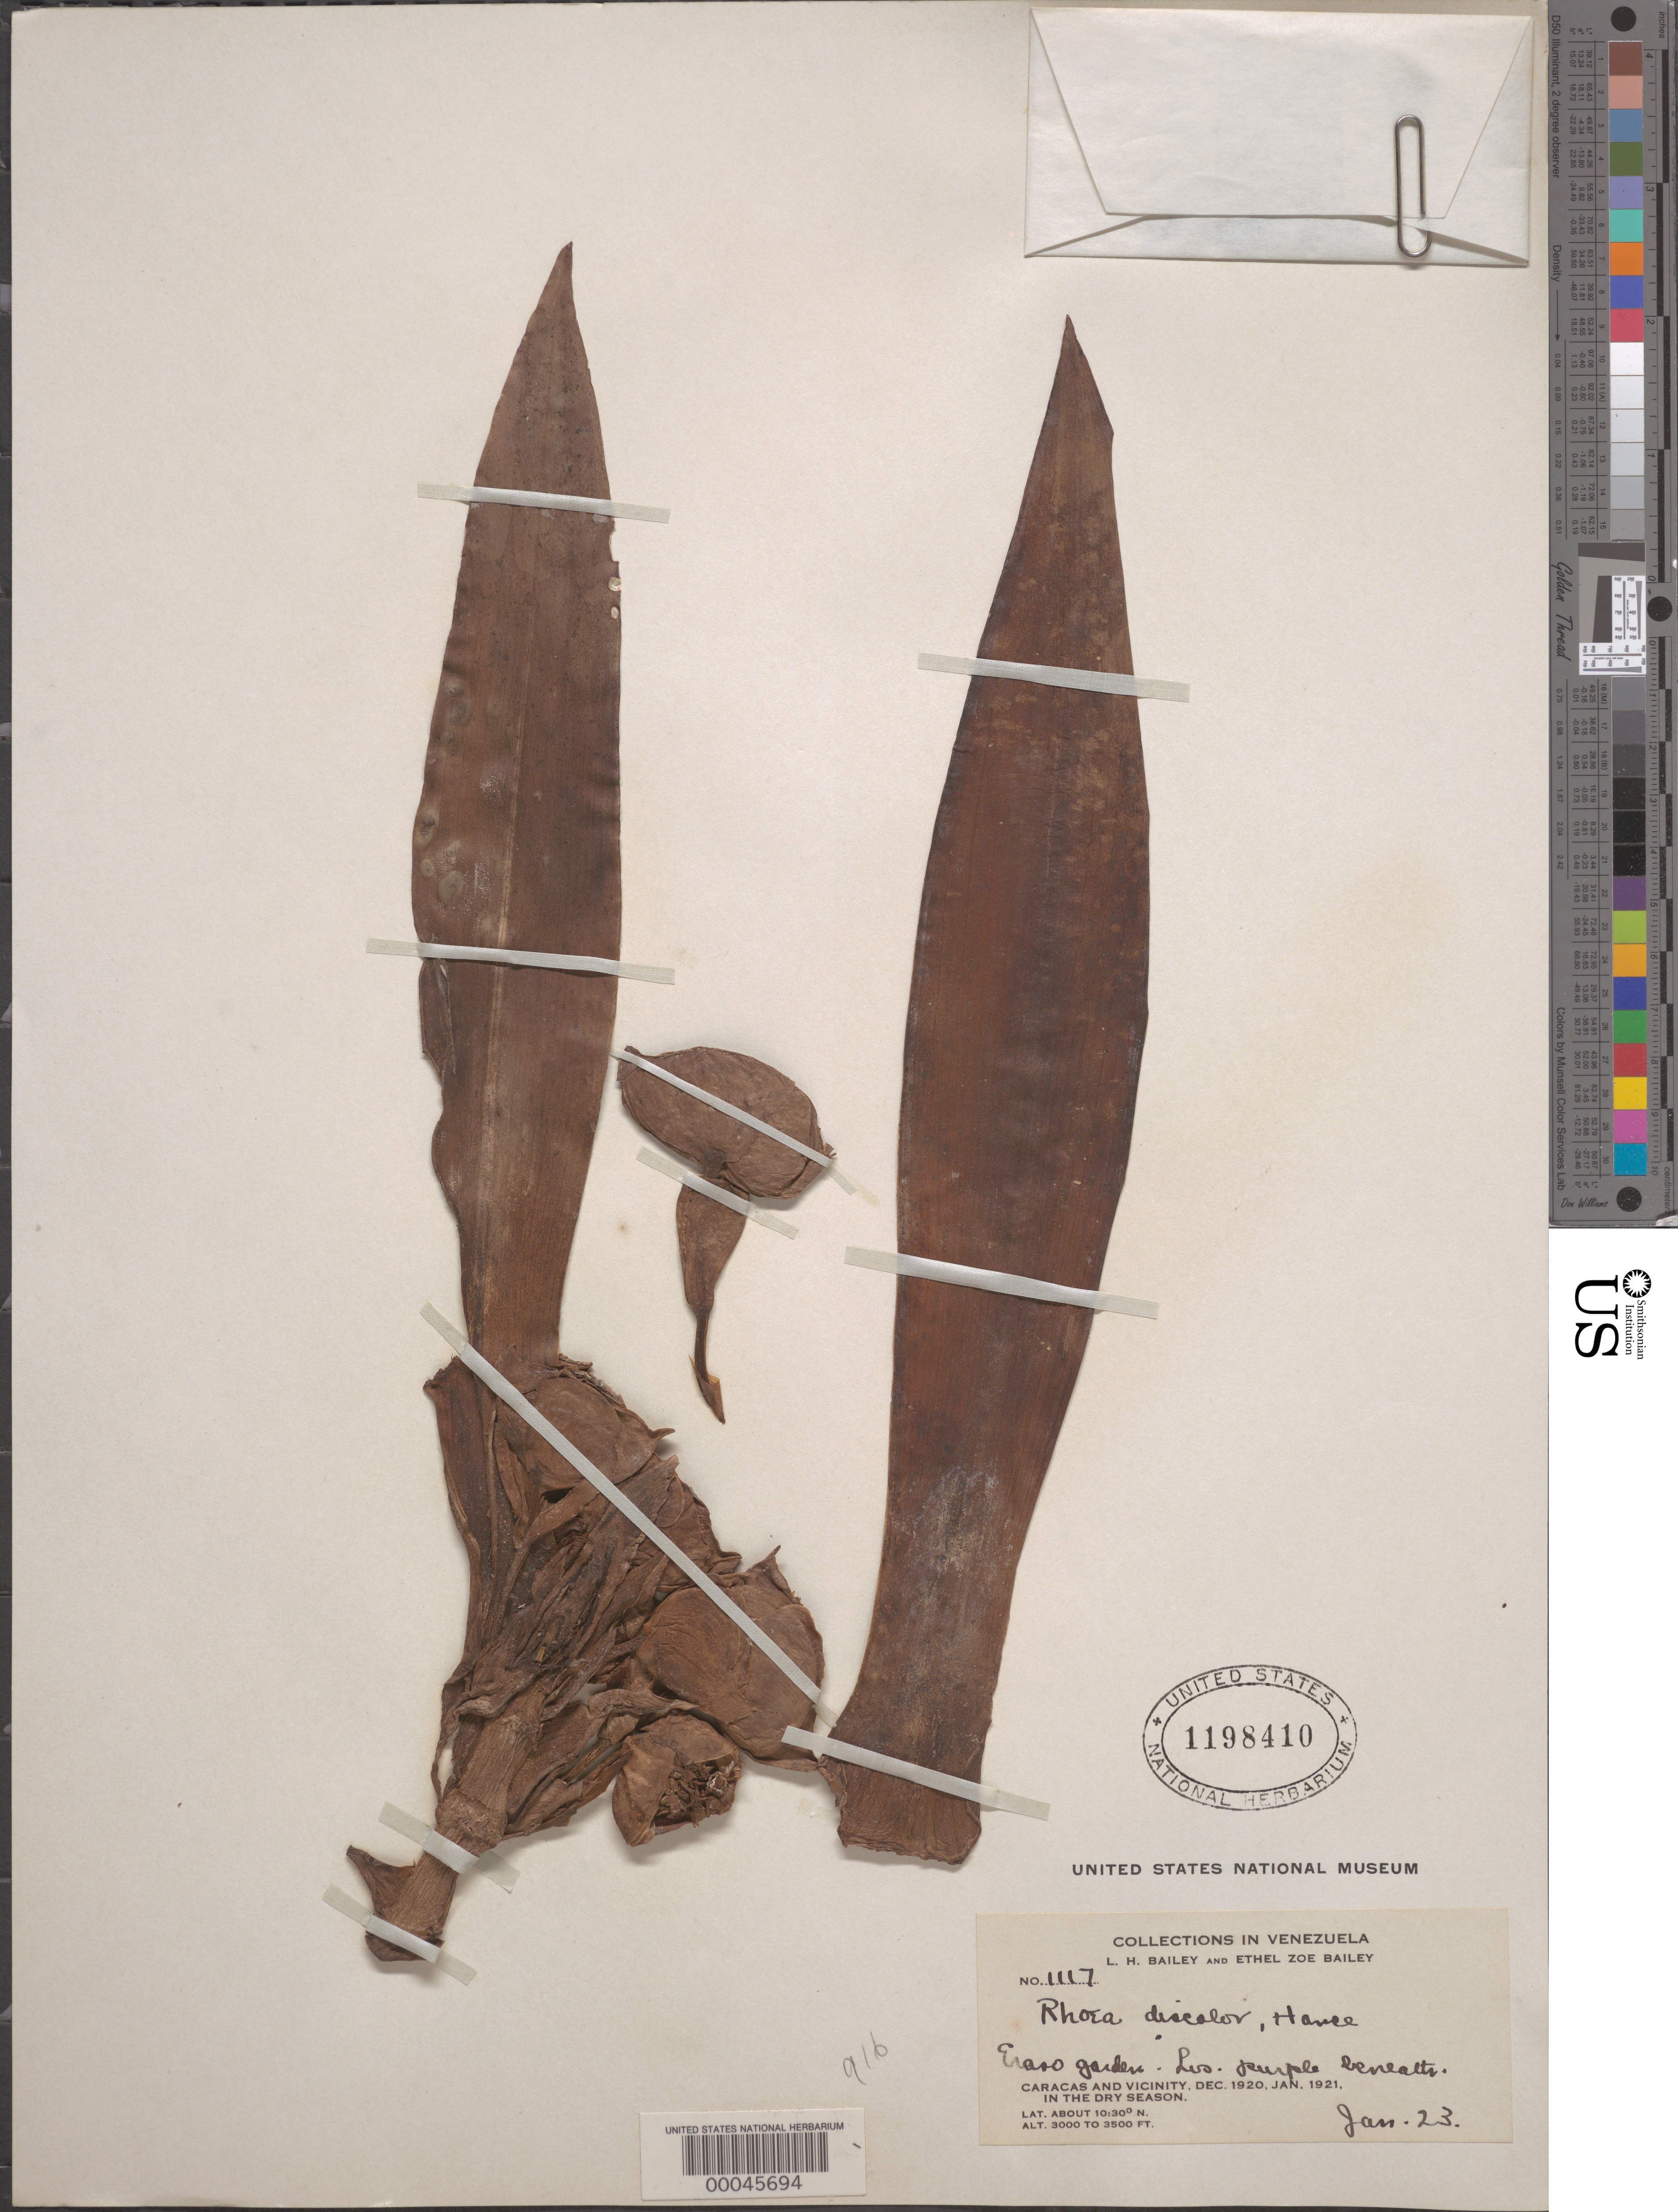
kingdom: Plantae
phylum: Tracheophyta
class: Liliopsida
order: Commelinales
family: Commelinaceae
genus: Tradescantia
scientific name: Tradescantia spathacea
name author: Sw.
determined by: Strong, Mark T., (BOT), Smithsonian Institution - National Museum of Natural History (UNITED STATES)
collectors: L. H. Bailey & E. Z. Bailey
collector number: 1117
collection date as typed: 23 Jan 1921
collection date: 1921-01-23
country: Venezuela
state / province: Distrito Federal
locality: Near caracas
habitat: Garden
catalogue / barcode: US 1198410